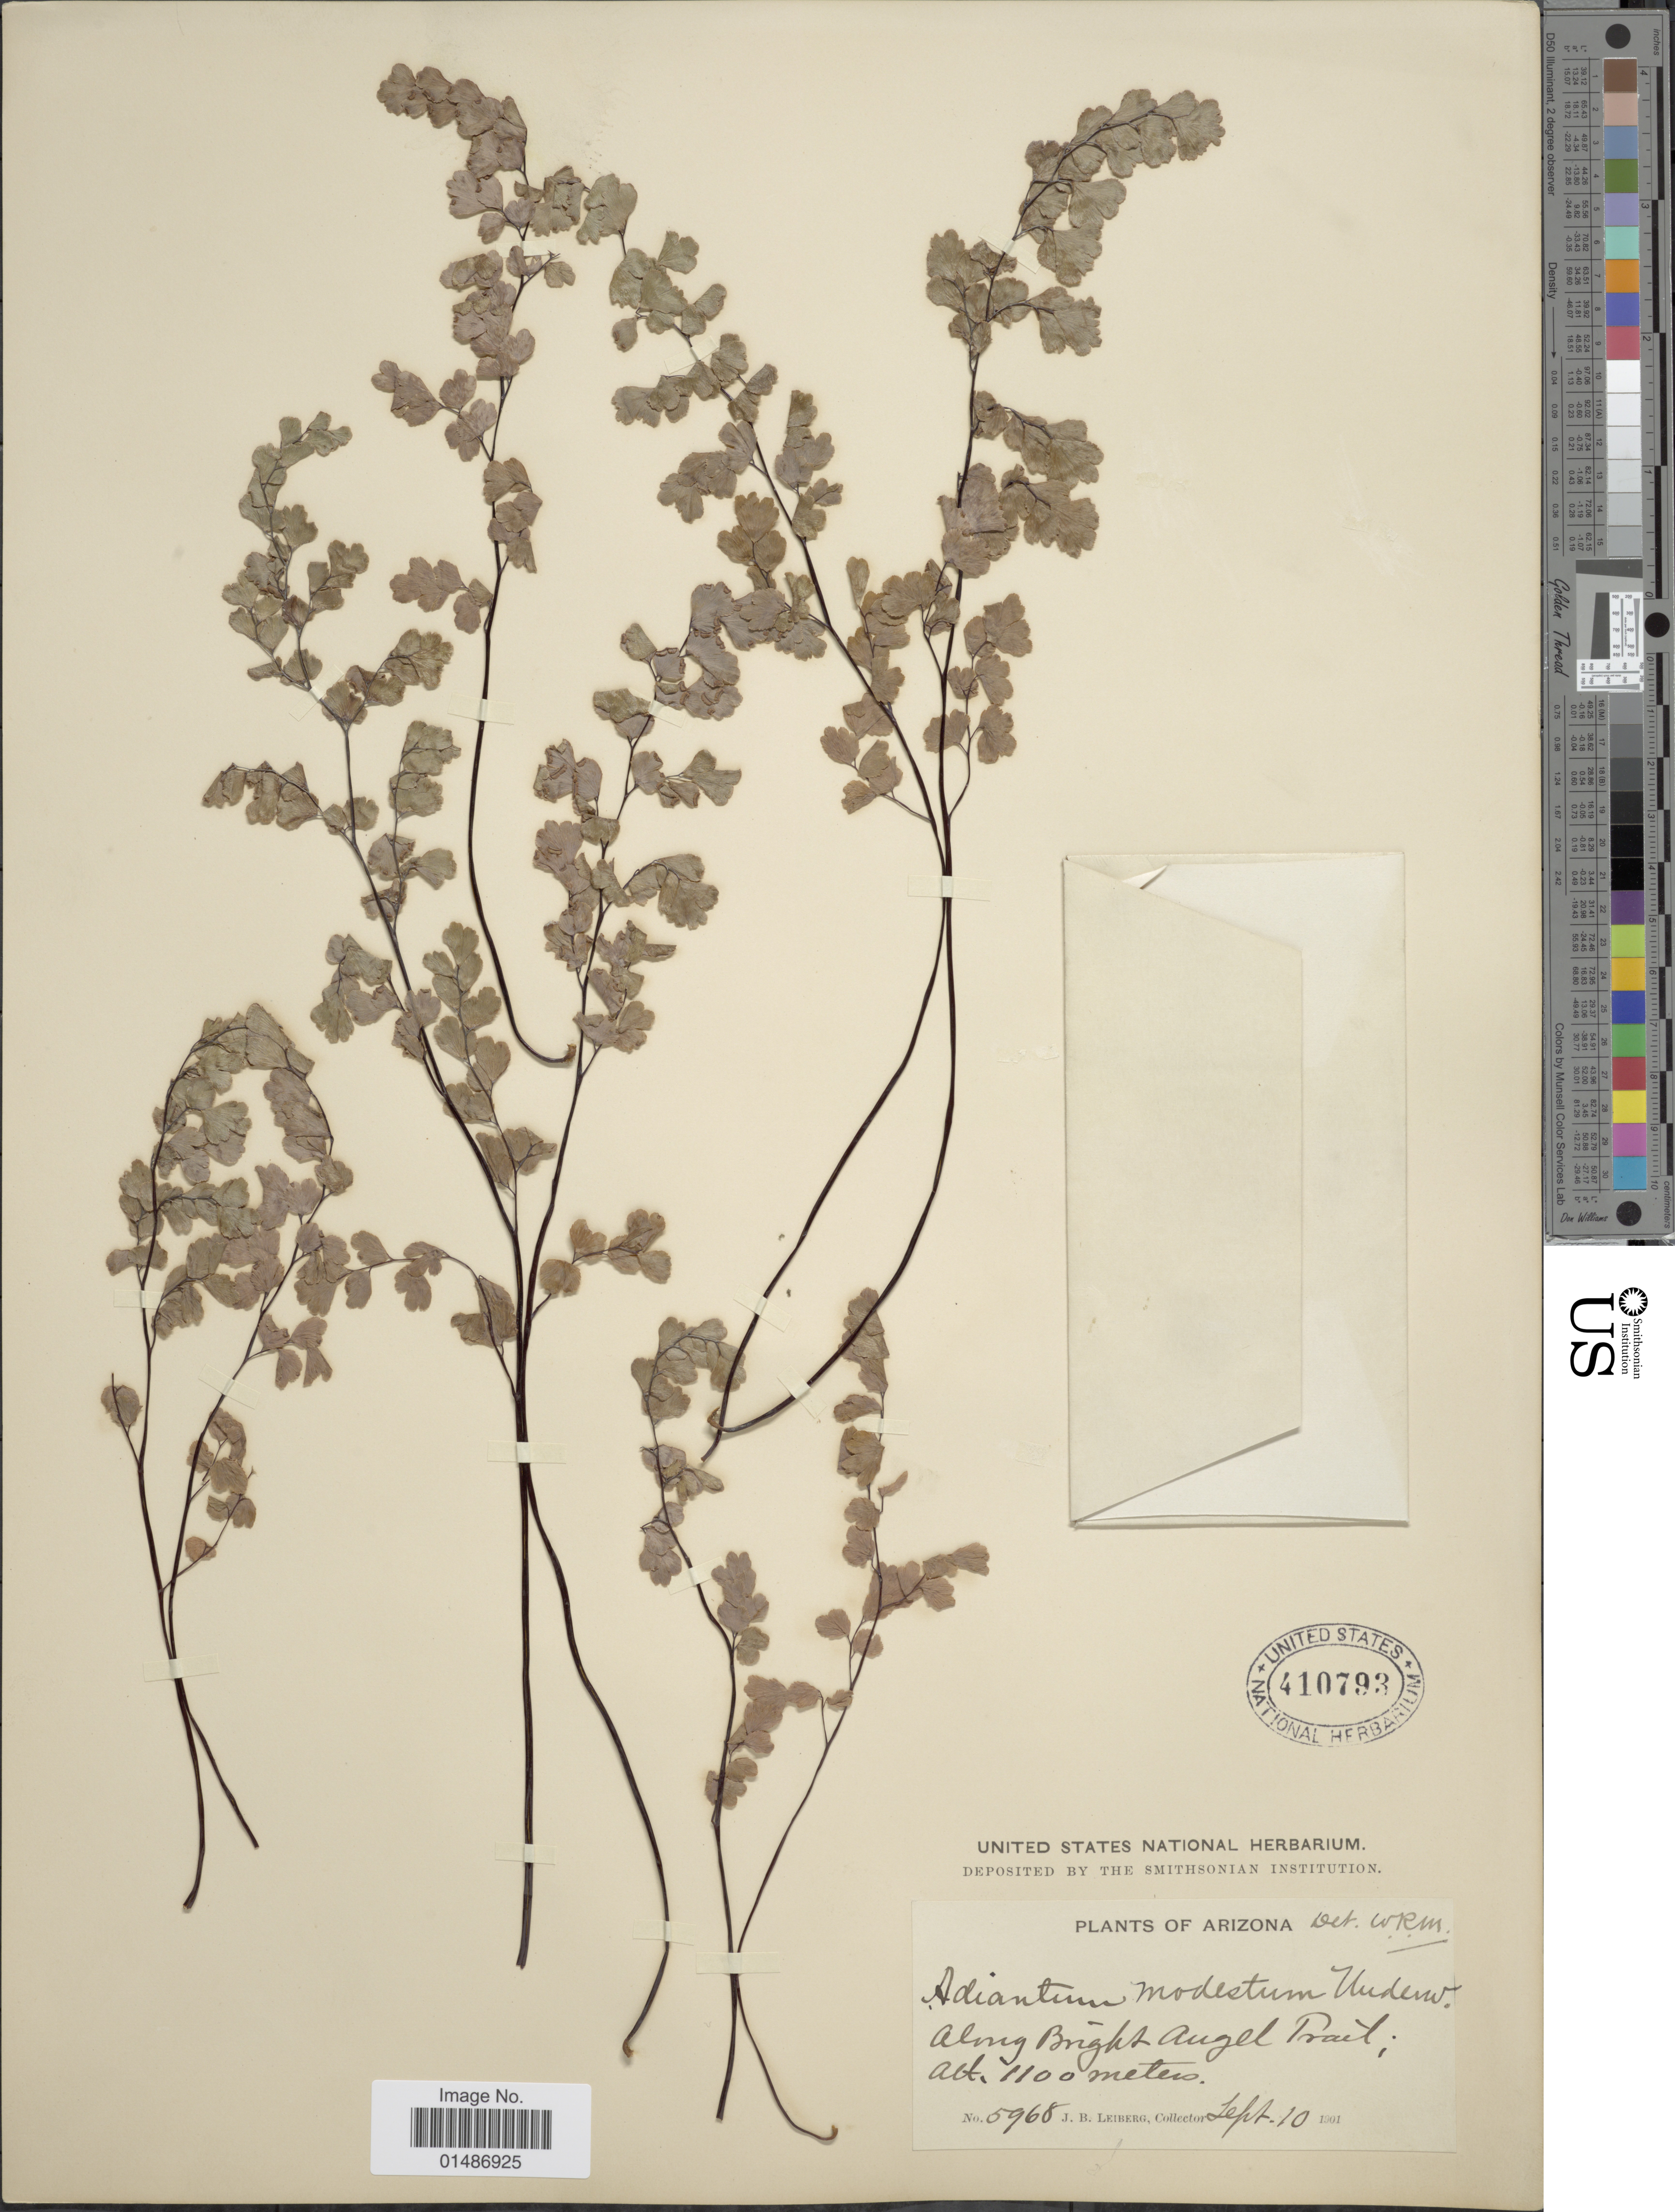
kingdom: Plantae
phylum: Tracheophyta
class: Polypodiopsida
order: Polypodiales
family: Pteridaceae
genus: Adiantum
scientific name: Adiantum capillus-veneris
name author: L.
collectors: J. B. Leiberg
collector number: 5968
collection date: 1901-09-10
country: United States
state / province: Arizona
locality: Along Bright Angel Trail.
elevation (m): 1100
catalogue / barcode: US 410793